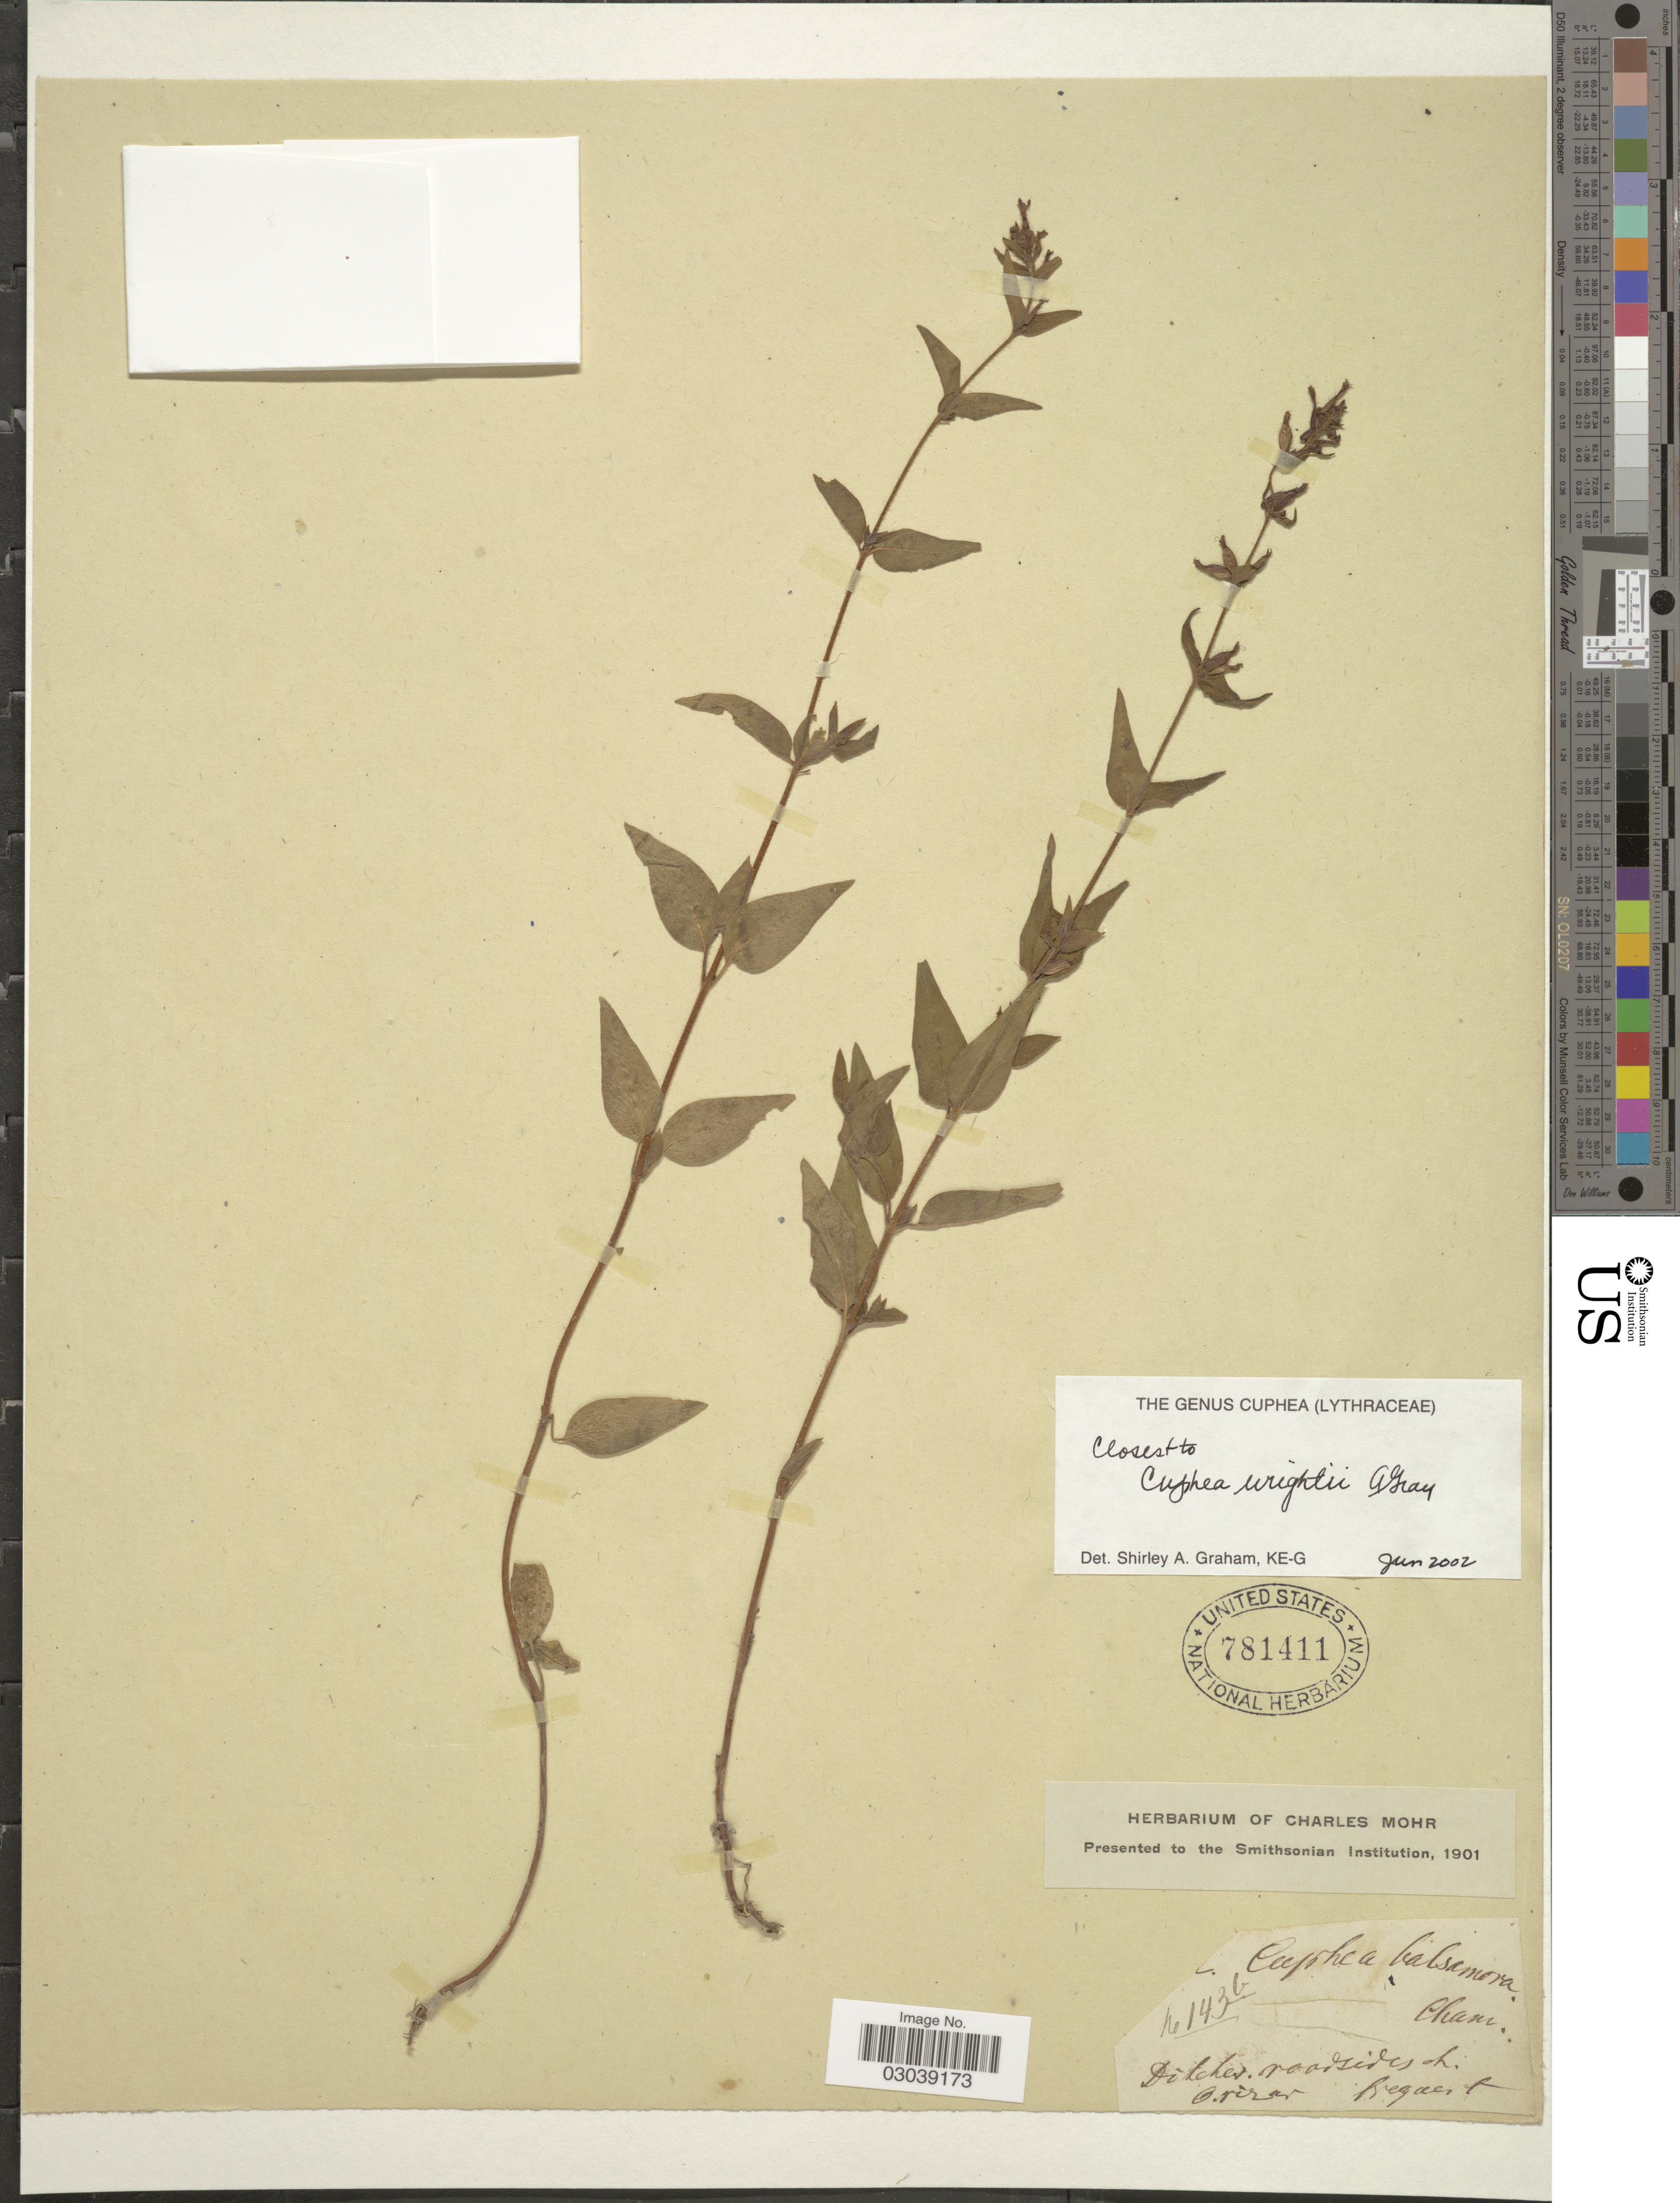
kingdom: Plantae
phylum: Tracheophyta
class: Magnoliopsida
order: Myrtales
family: Lythraceae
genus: Cuphea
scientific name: Cuphea wrightii var. wrightii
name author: A. Gray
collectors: ex herb. Charles Mohr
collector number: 143b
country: Mexico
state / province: Veracruz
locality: Roadsides at Orizava.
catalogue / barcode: US 781411